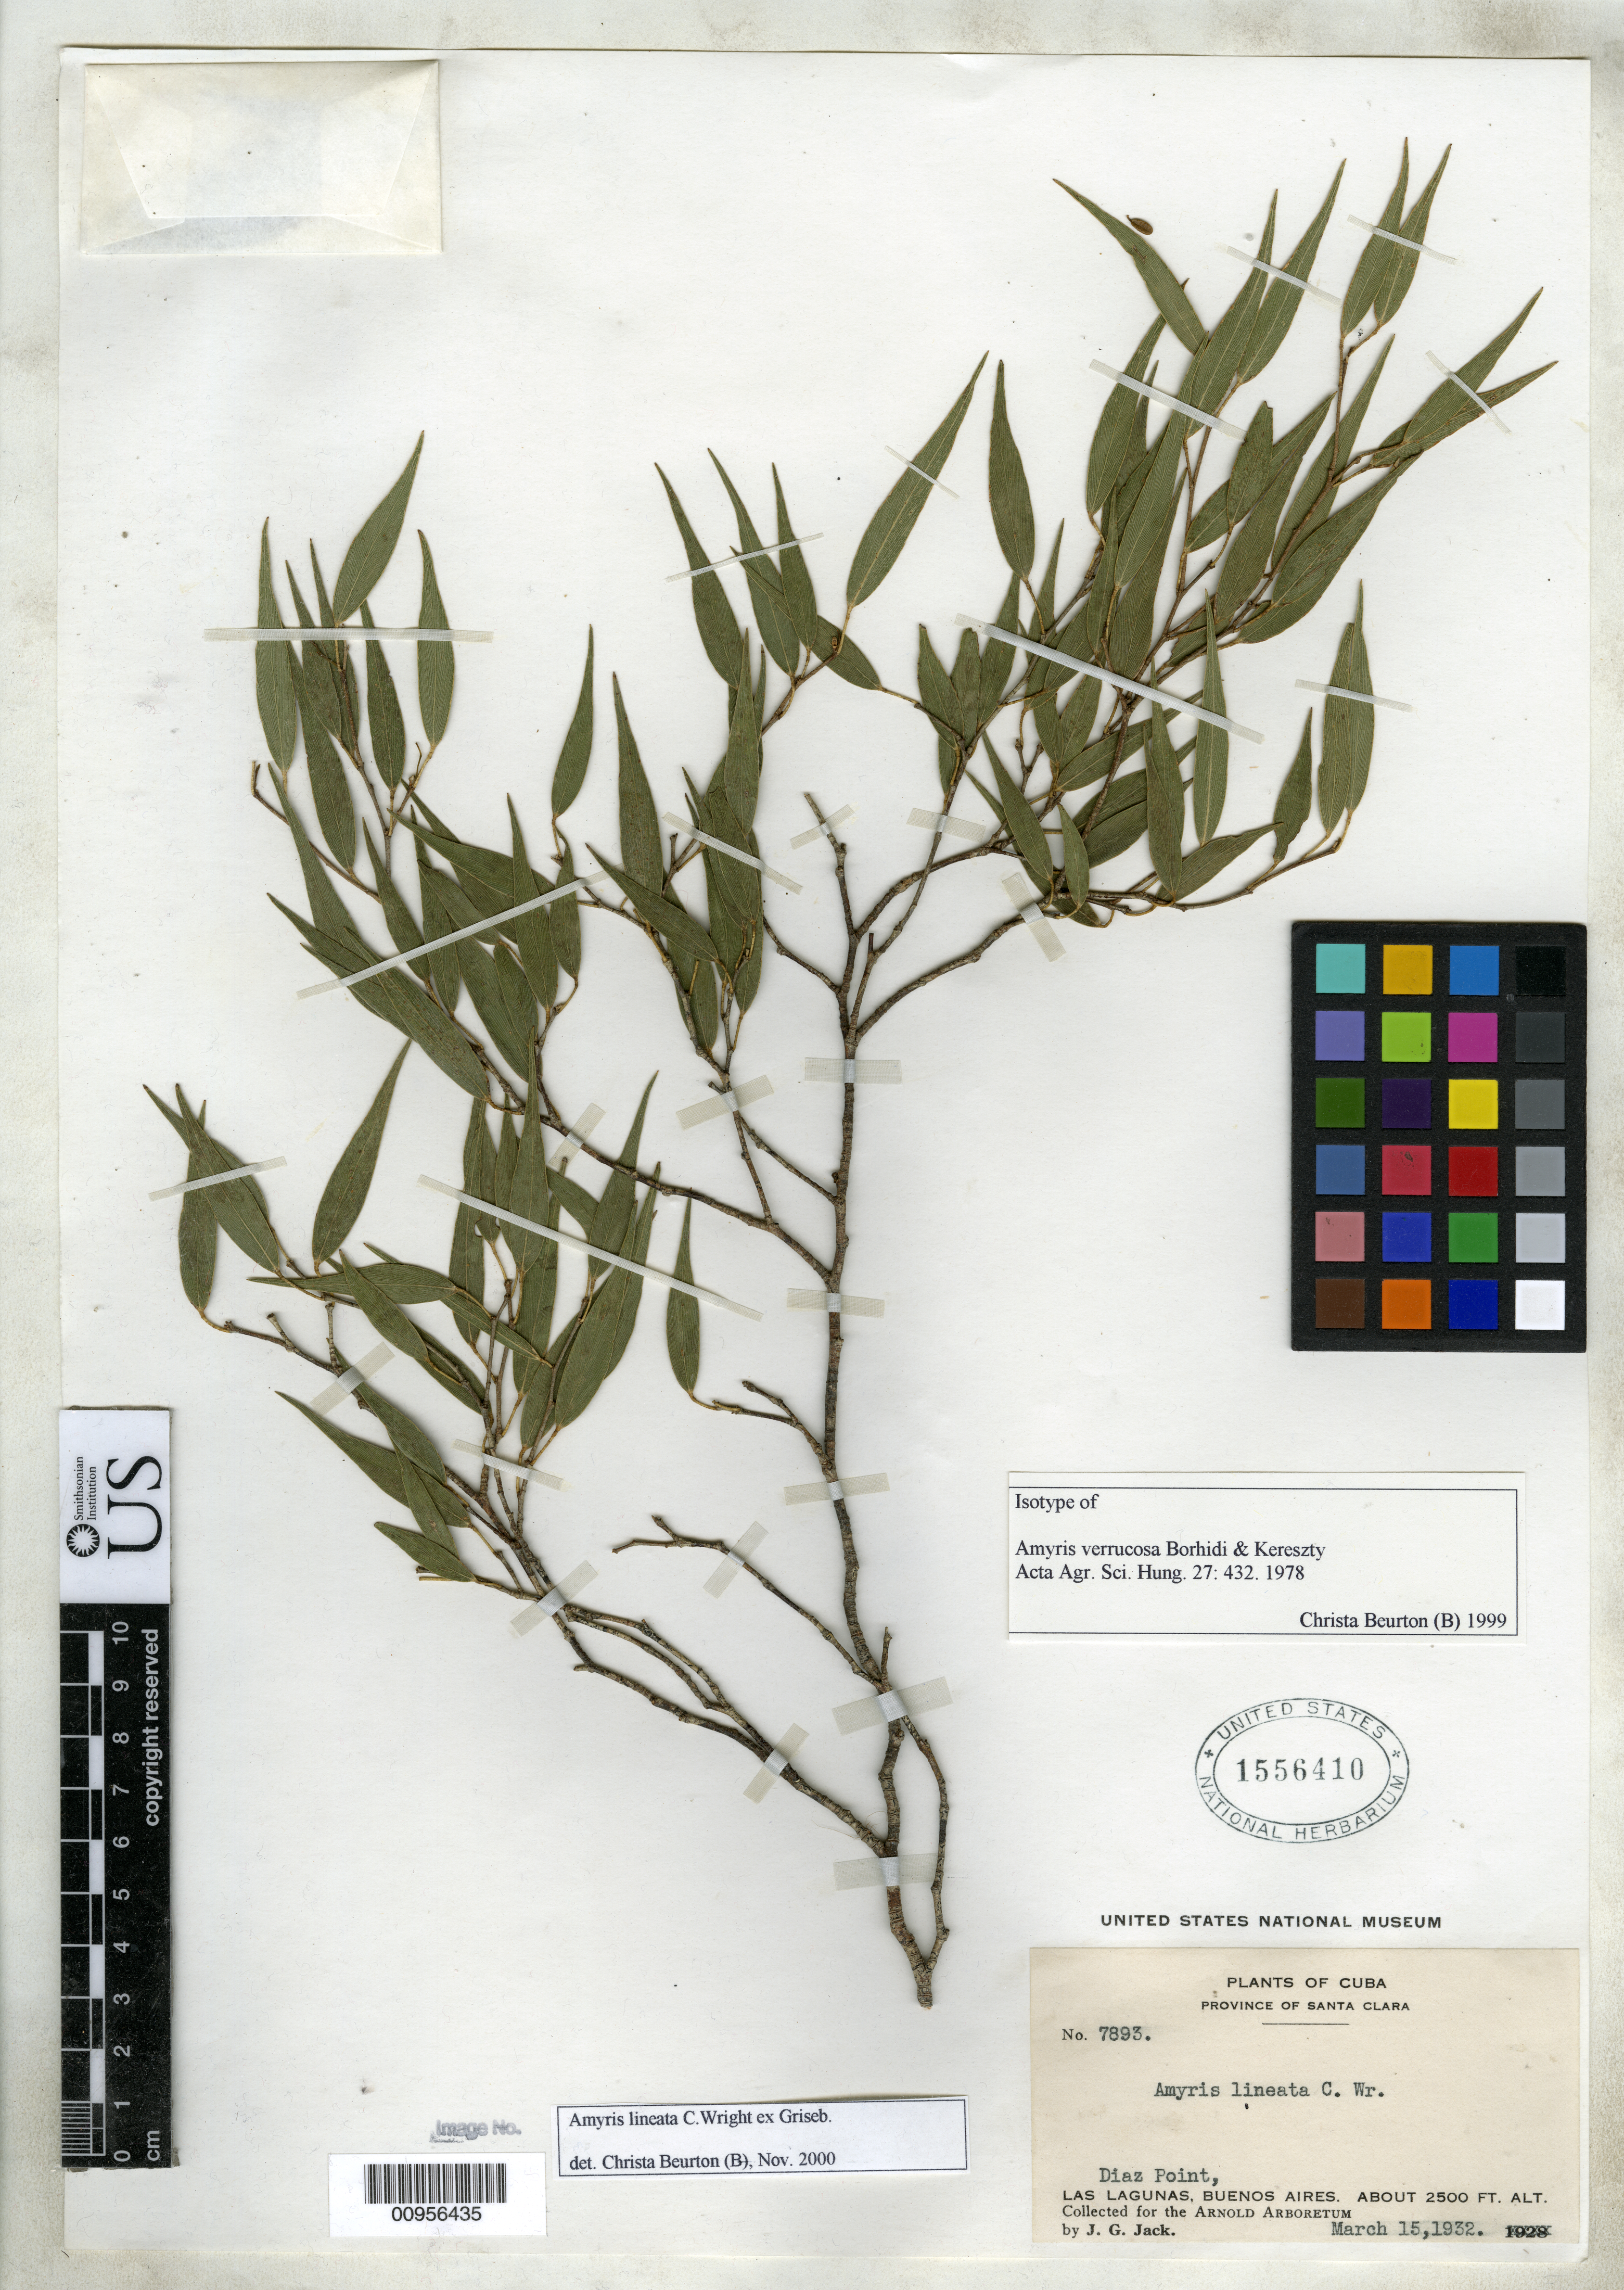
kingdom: Plantae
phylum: Tracheophyta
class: Magnoliopsida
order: Sapindales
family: Rutaceae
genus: Amyris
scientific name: Amyris verrucosa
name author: Borhidi & Kereszty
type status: Isotype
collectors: J. G. Jack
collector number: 7893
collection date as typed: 15 Mar 1932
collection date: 1932-03-15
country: Cuba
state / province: Santa Clara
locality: Province of Santa Clara. Diaz Point, Las Lagunas, Buenos Aires.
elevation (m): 762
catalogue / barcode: US 1556410